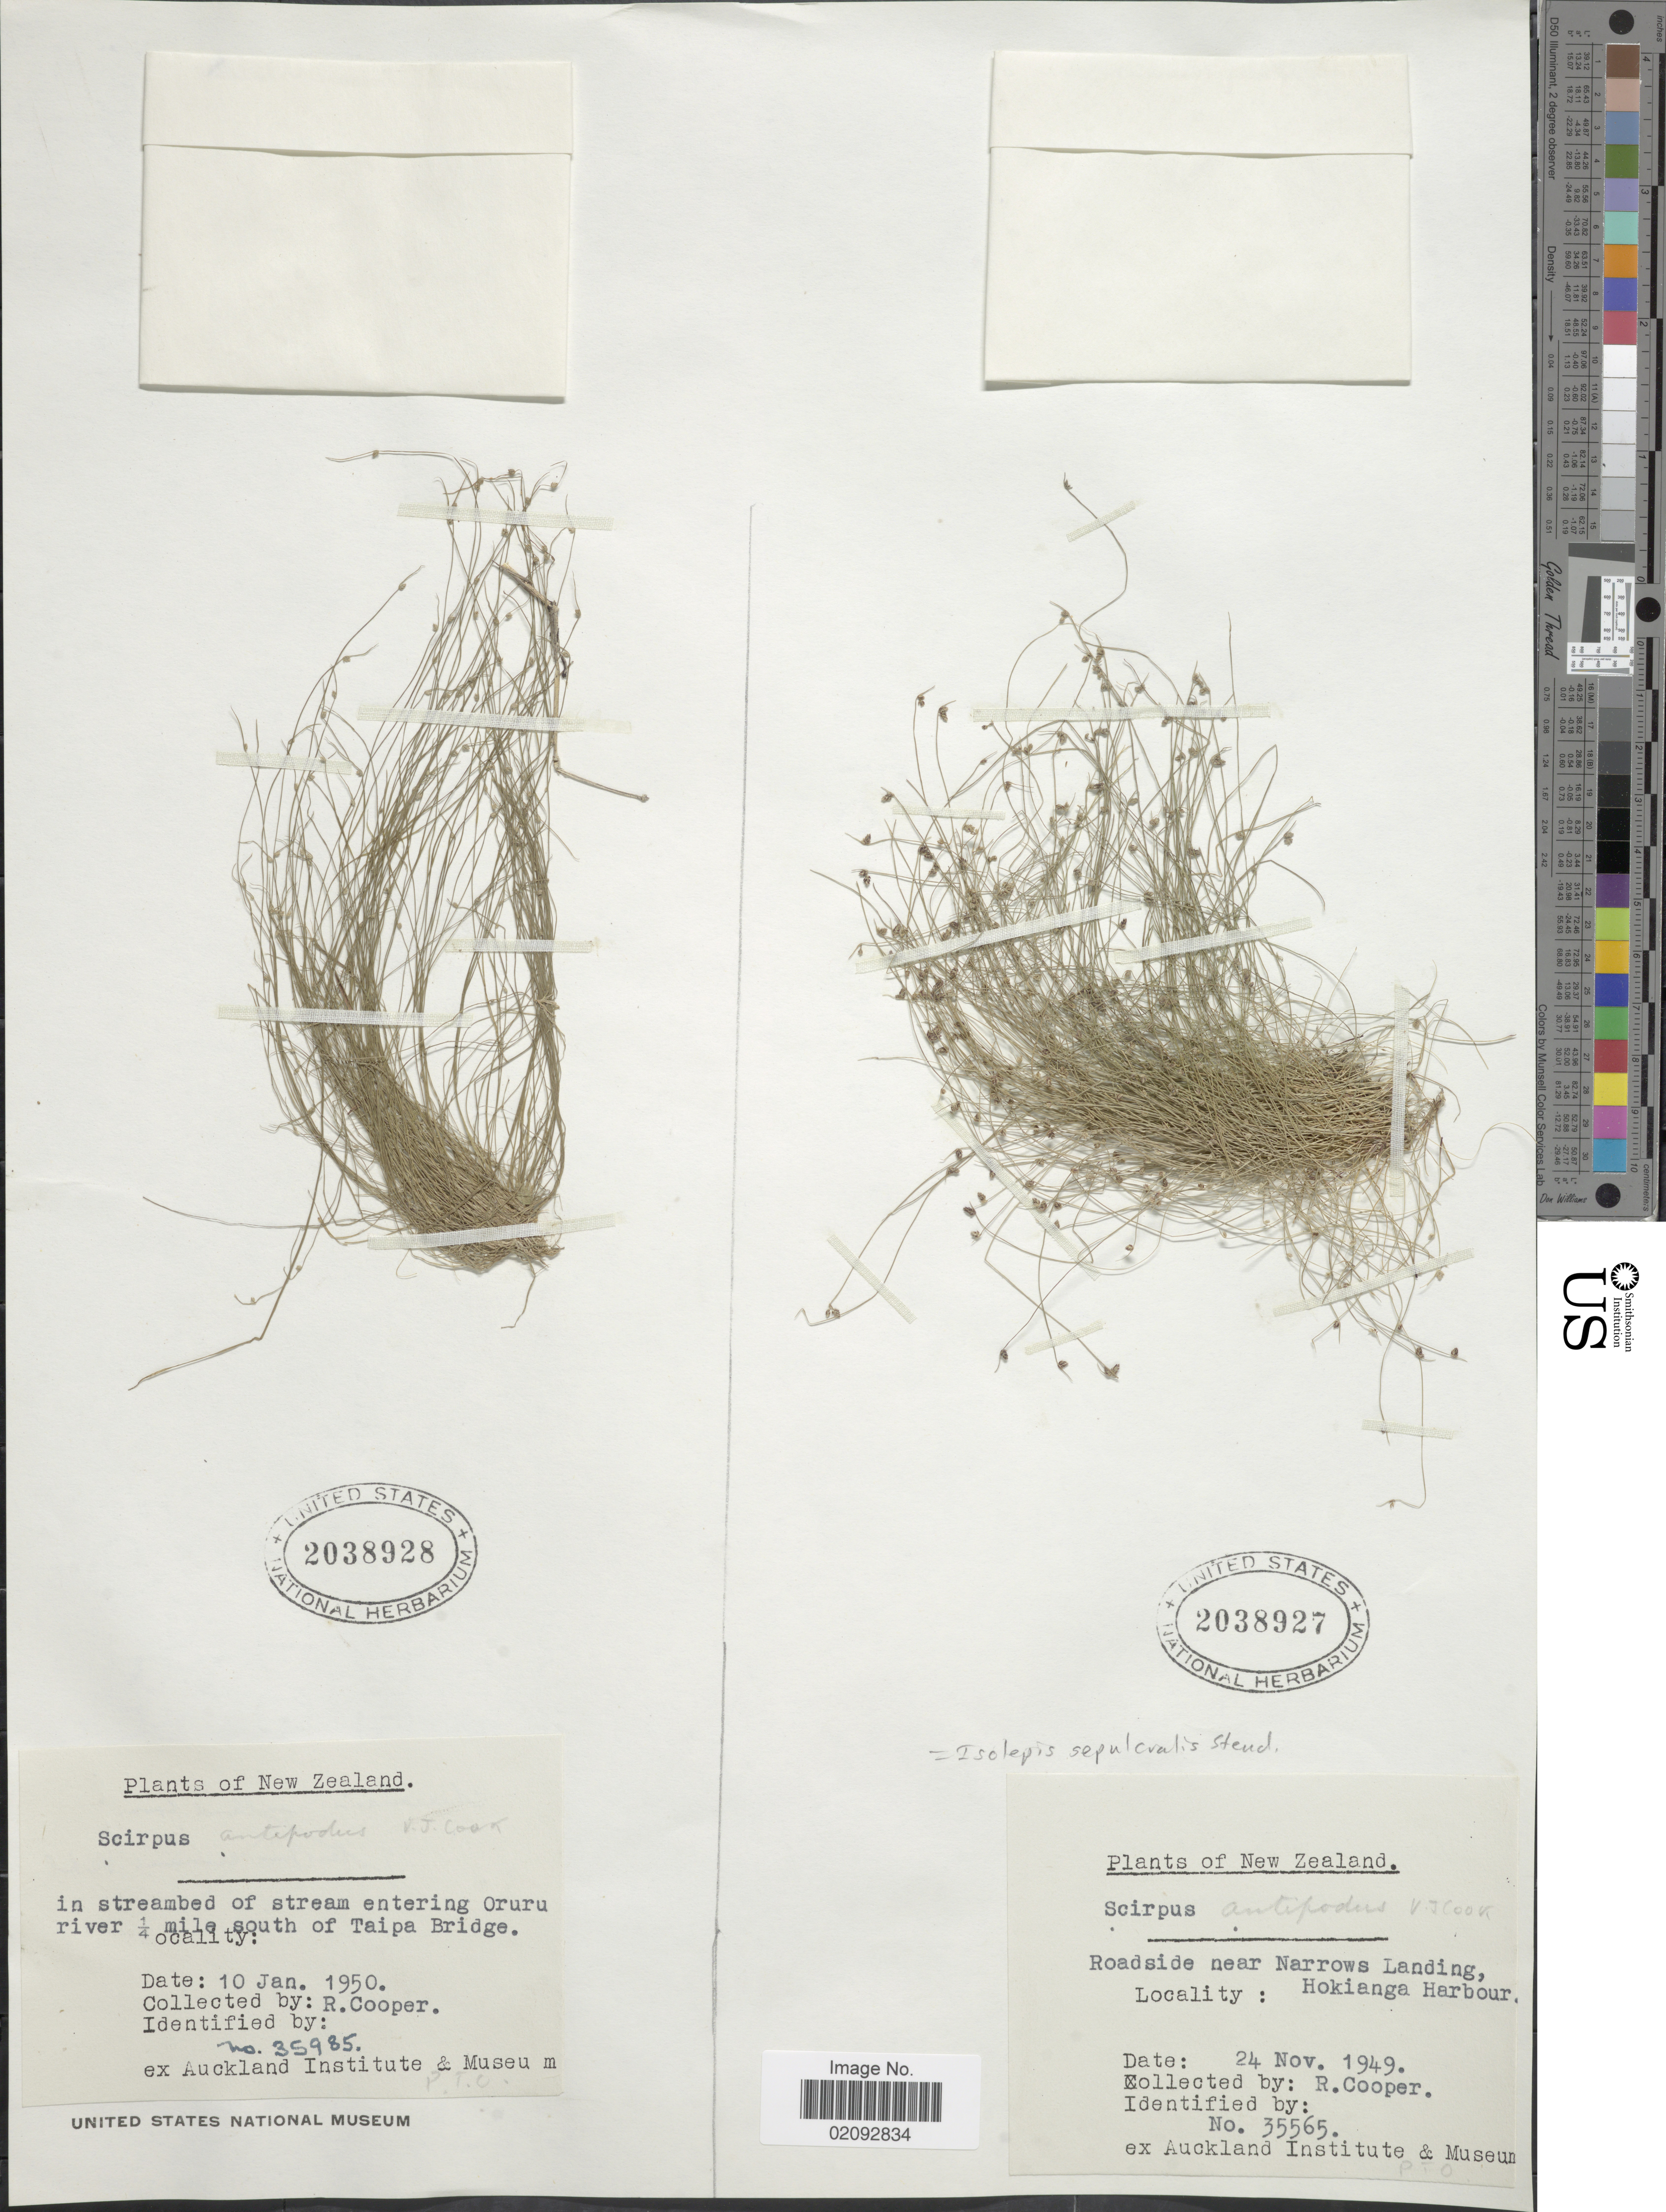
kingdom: Plantae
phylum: Tracheophyta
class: Liliopsida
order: Poales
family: Cyperaceae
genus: Isolepis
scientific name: Isolepis sepulcralis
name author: Steud.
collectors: R. Cooper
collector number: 35565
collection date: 1949-11-24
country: New Zealand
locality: Roadside near Narrows Landing, Hokianga Harbour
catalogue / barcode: US 2038937